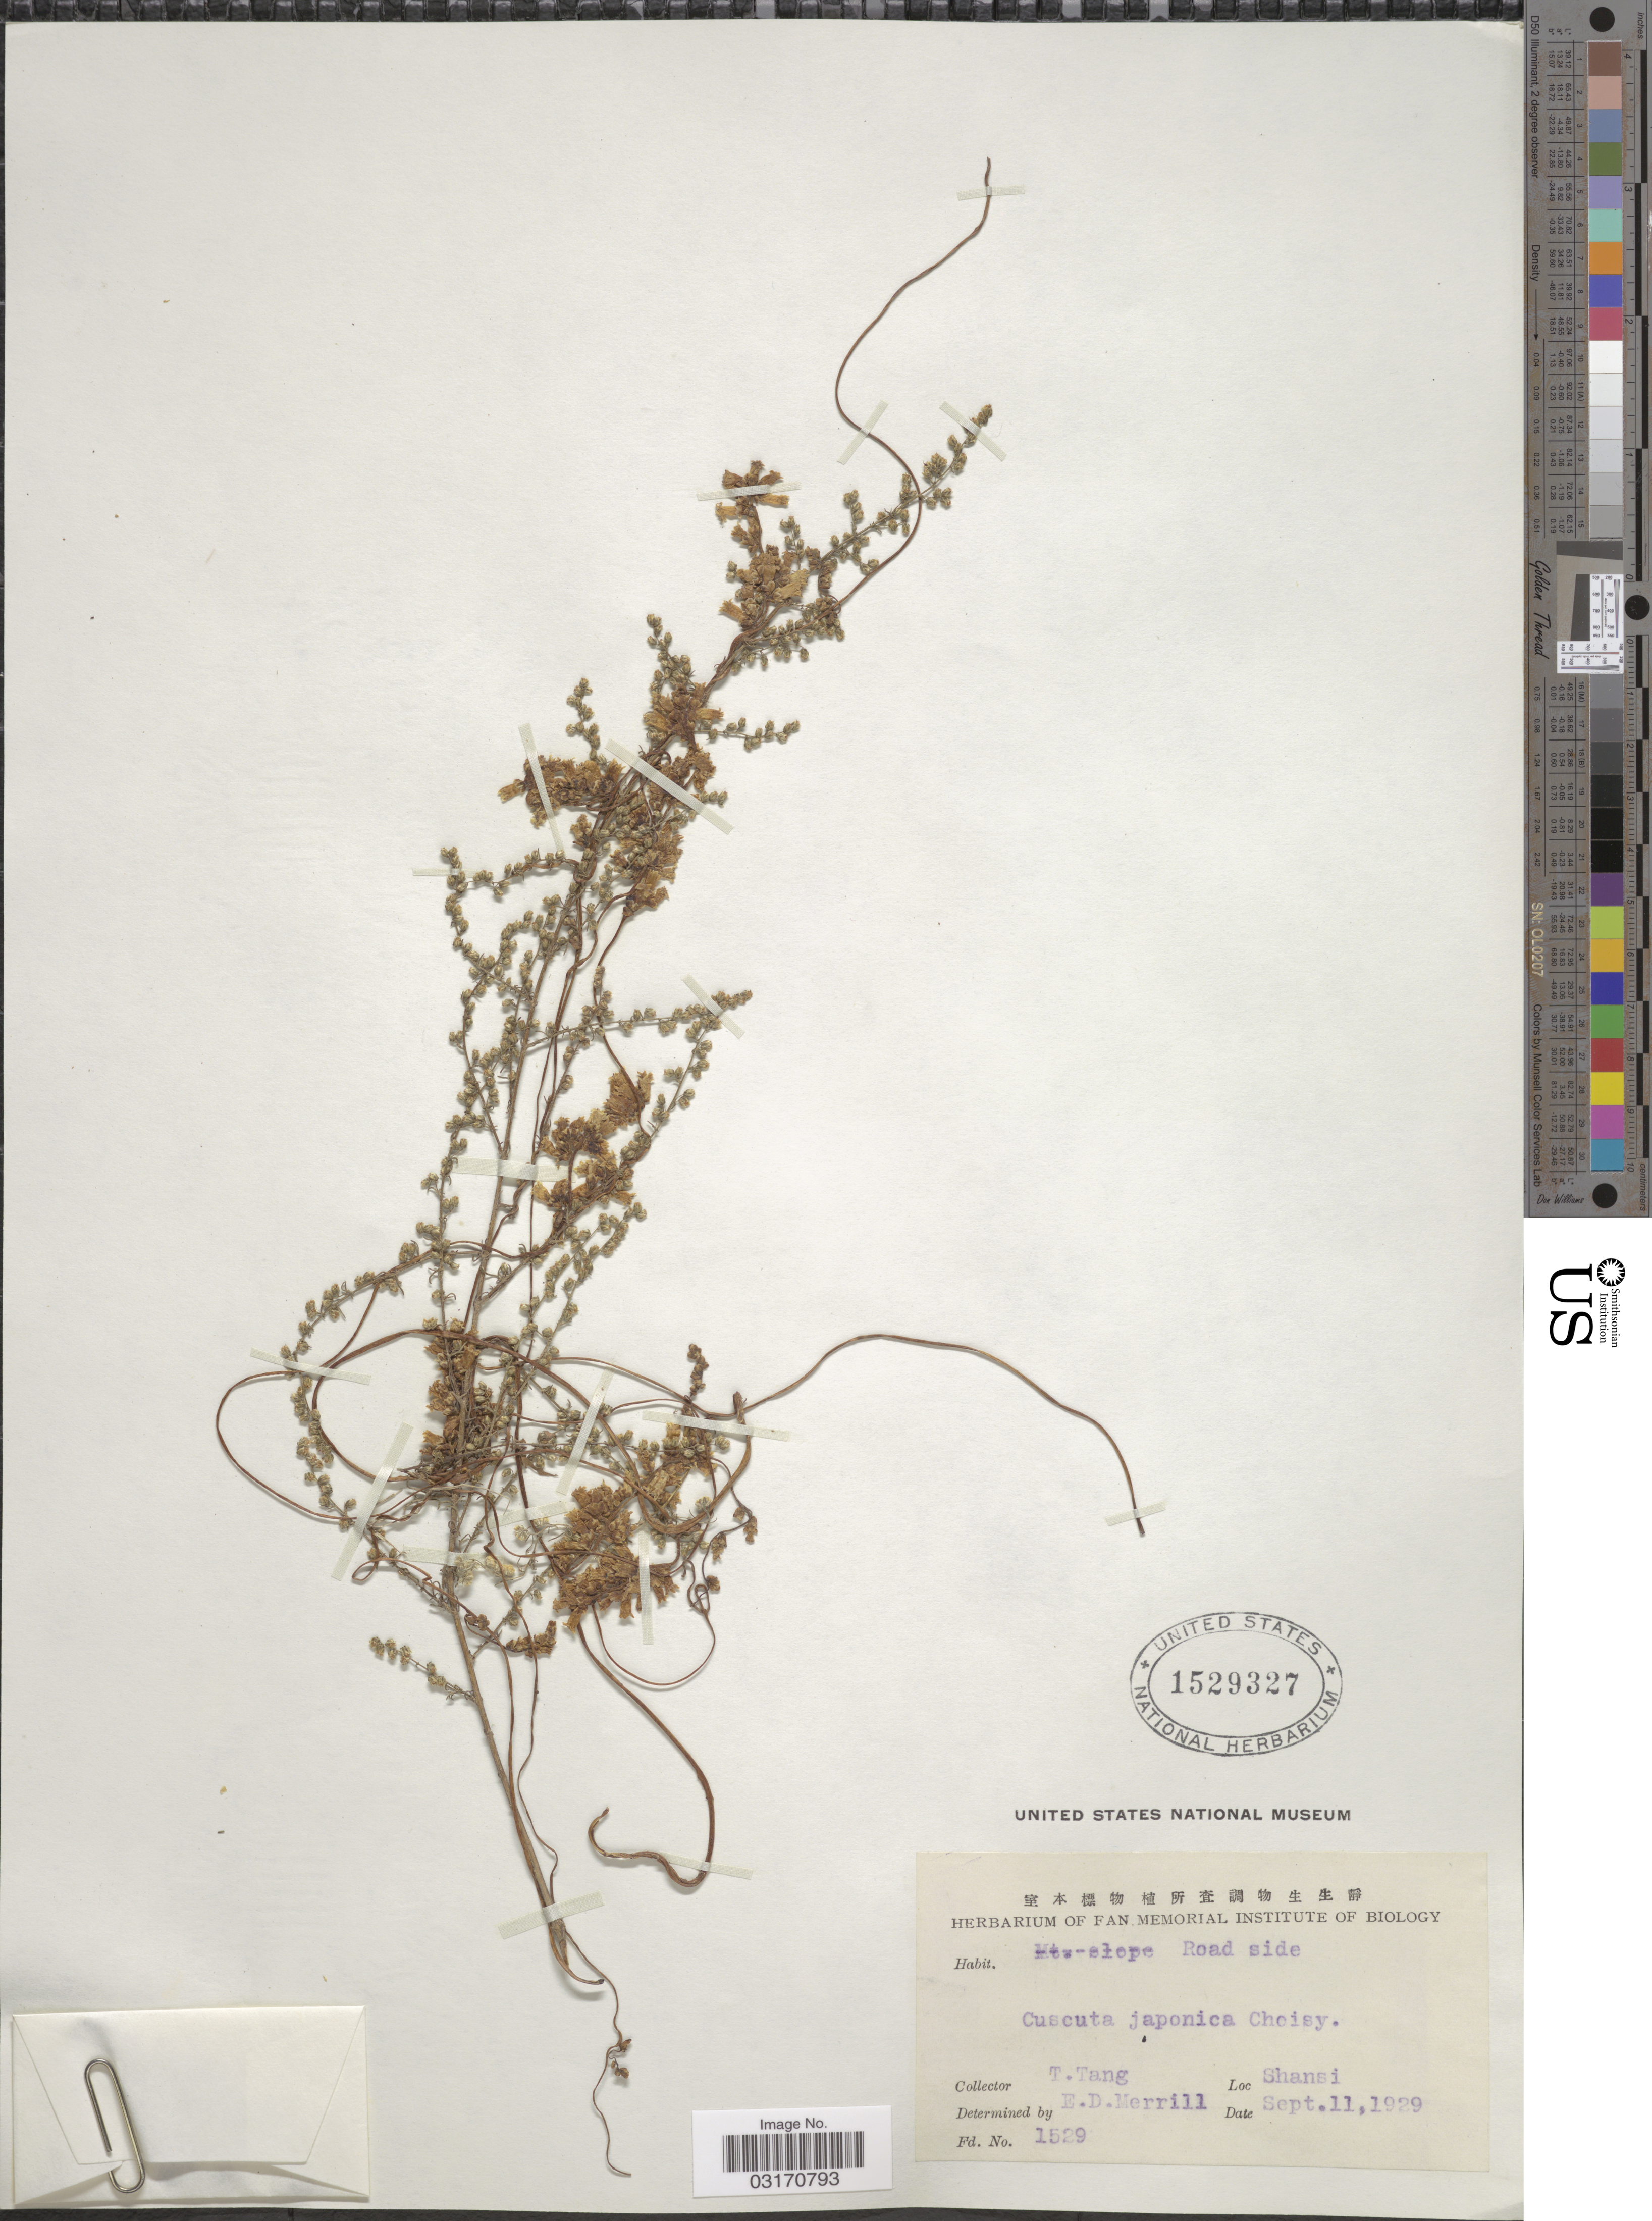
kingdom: Plantae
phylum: Tracheophyta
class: Magnoliopsida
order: Solanales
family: Convolvulaceae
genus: Cuscuta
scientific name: Cuscuta japonica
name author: Choisy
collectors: T. Tang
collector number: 1529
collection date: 1929-09-11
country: China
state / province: Shanxi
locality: Shansi.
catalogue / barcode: US 1529327